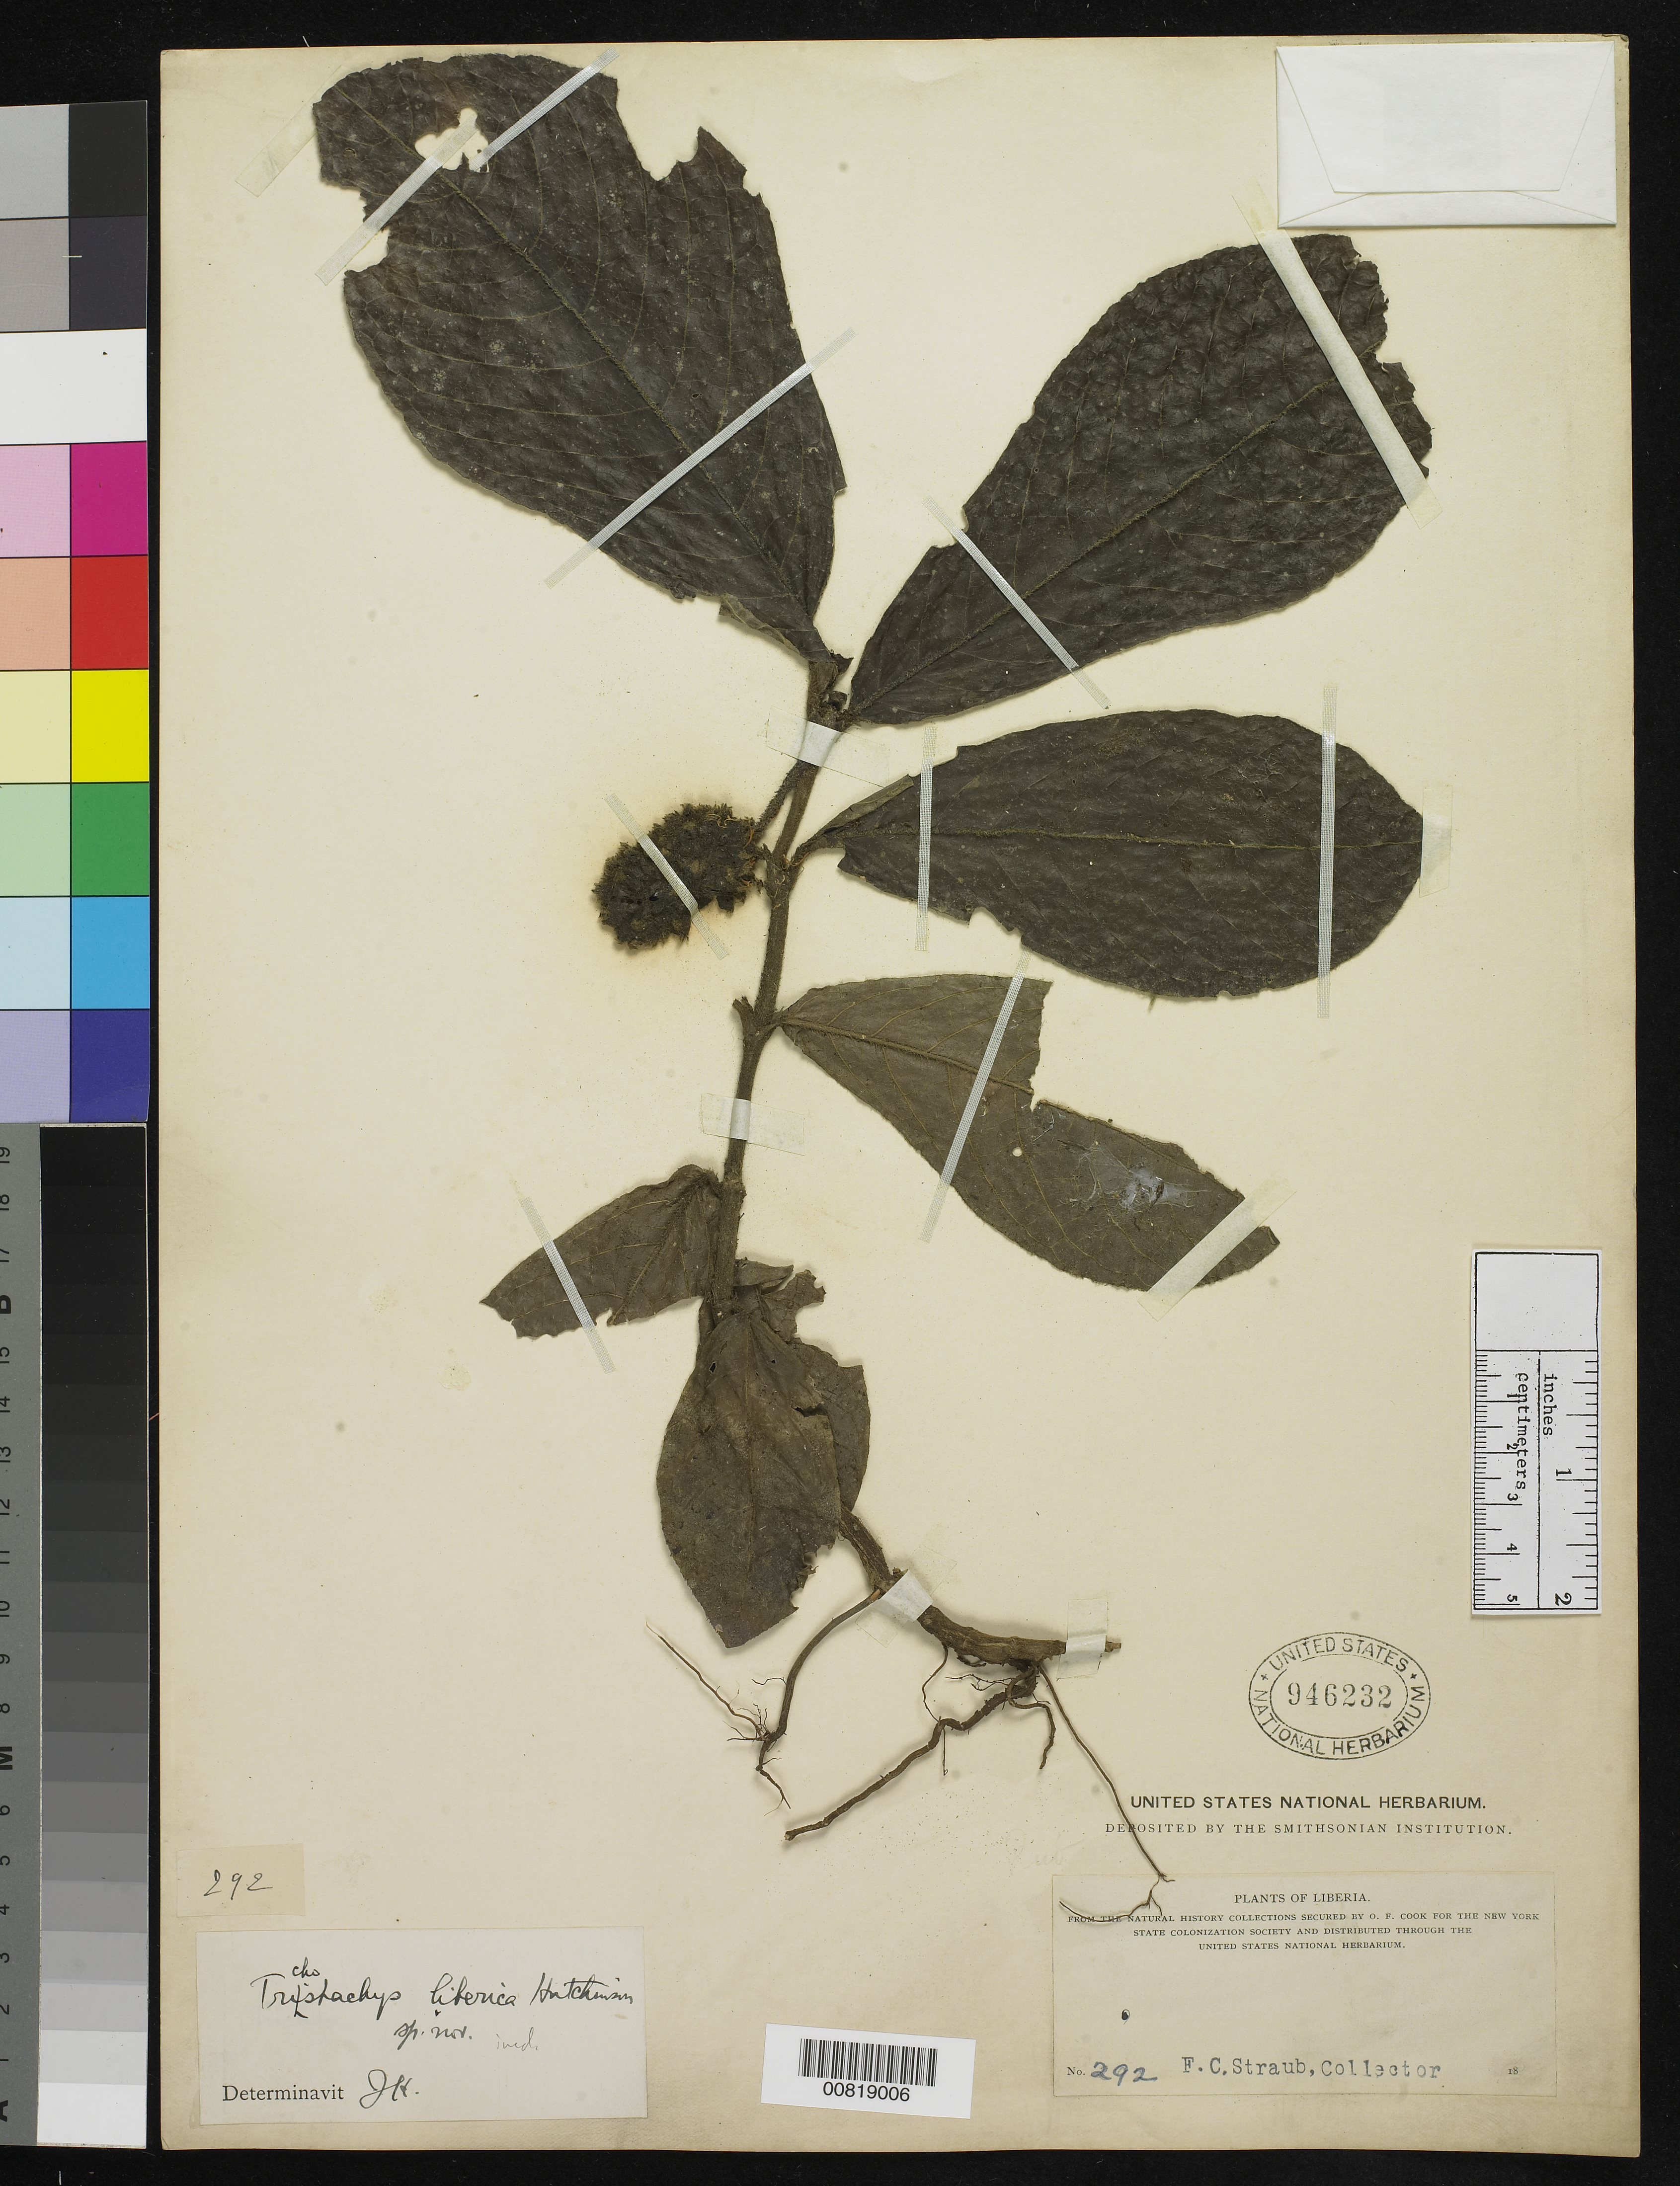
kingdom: Plantae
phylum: Tracheophyta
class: Magnoliopsida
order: Gentianales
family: Rubiaceae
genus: Trichostachys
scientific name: Trichostachys liberica Hutch. sp. nov. ined.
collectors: F. Straub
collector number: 403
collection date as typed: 18--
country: Liberia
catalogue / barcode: US 946232